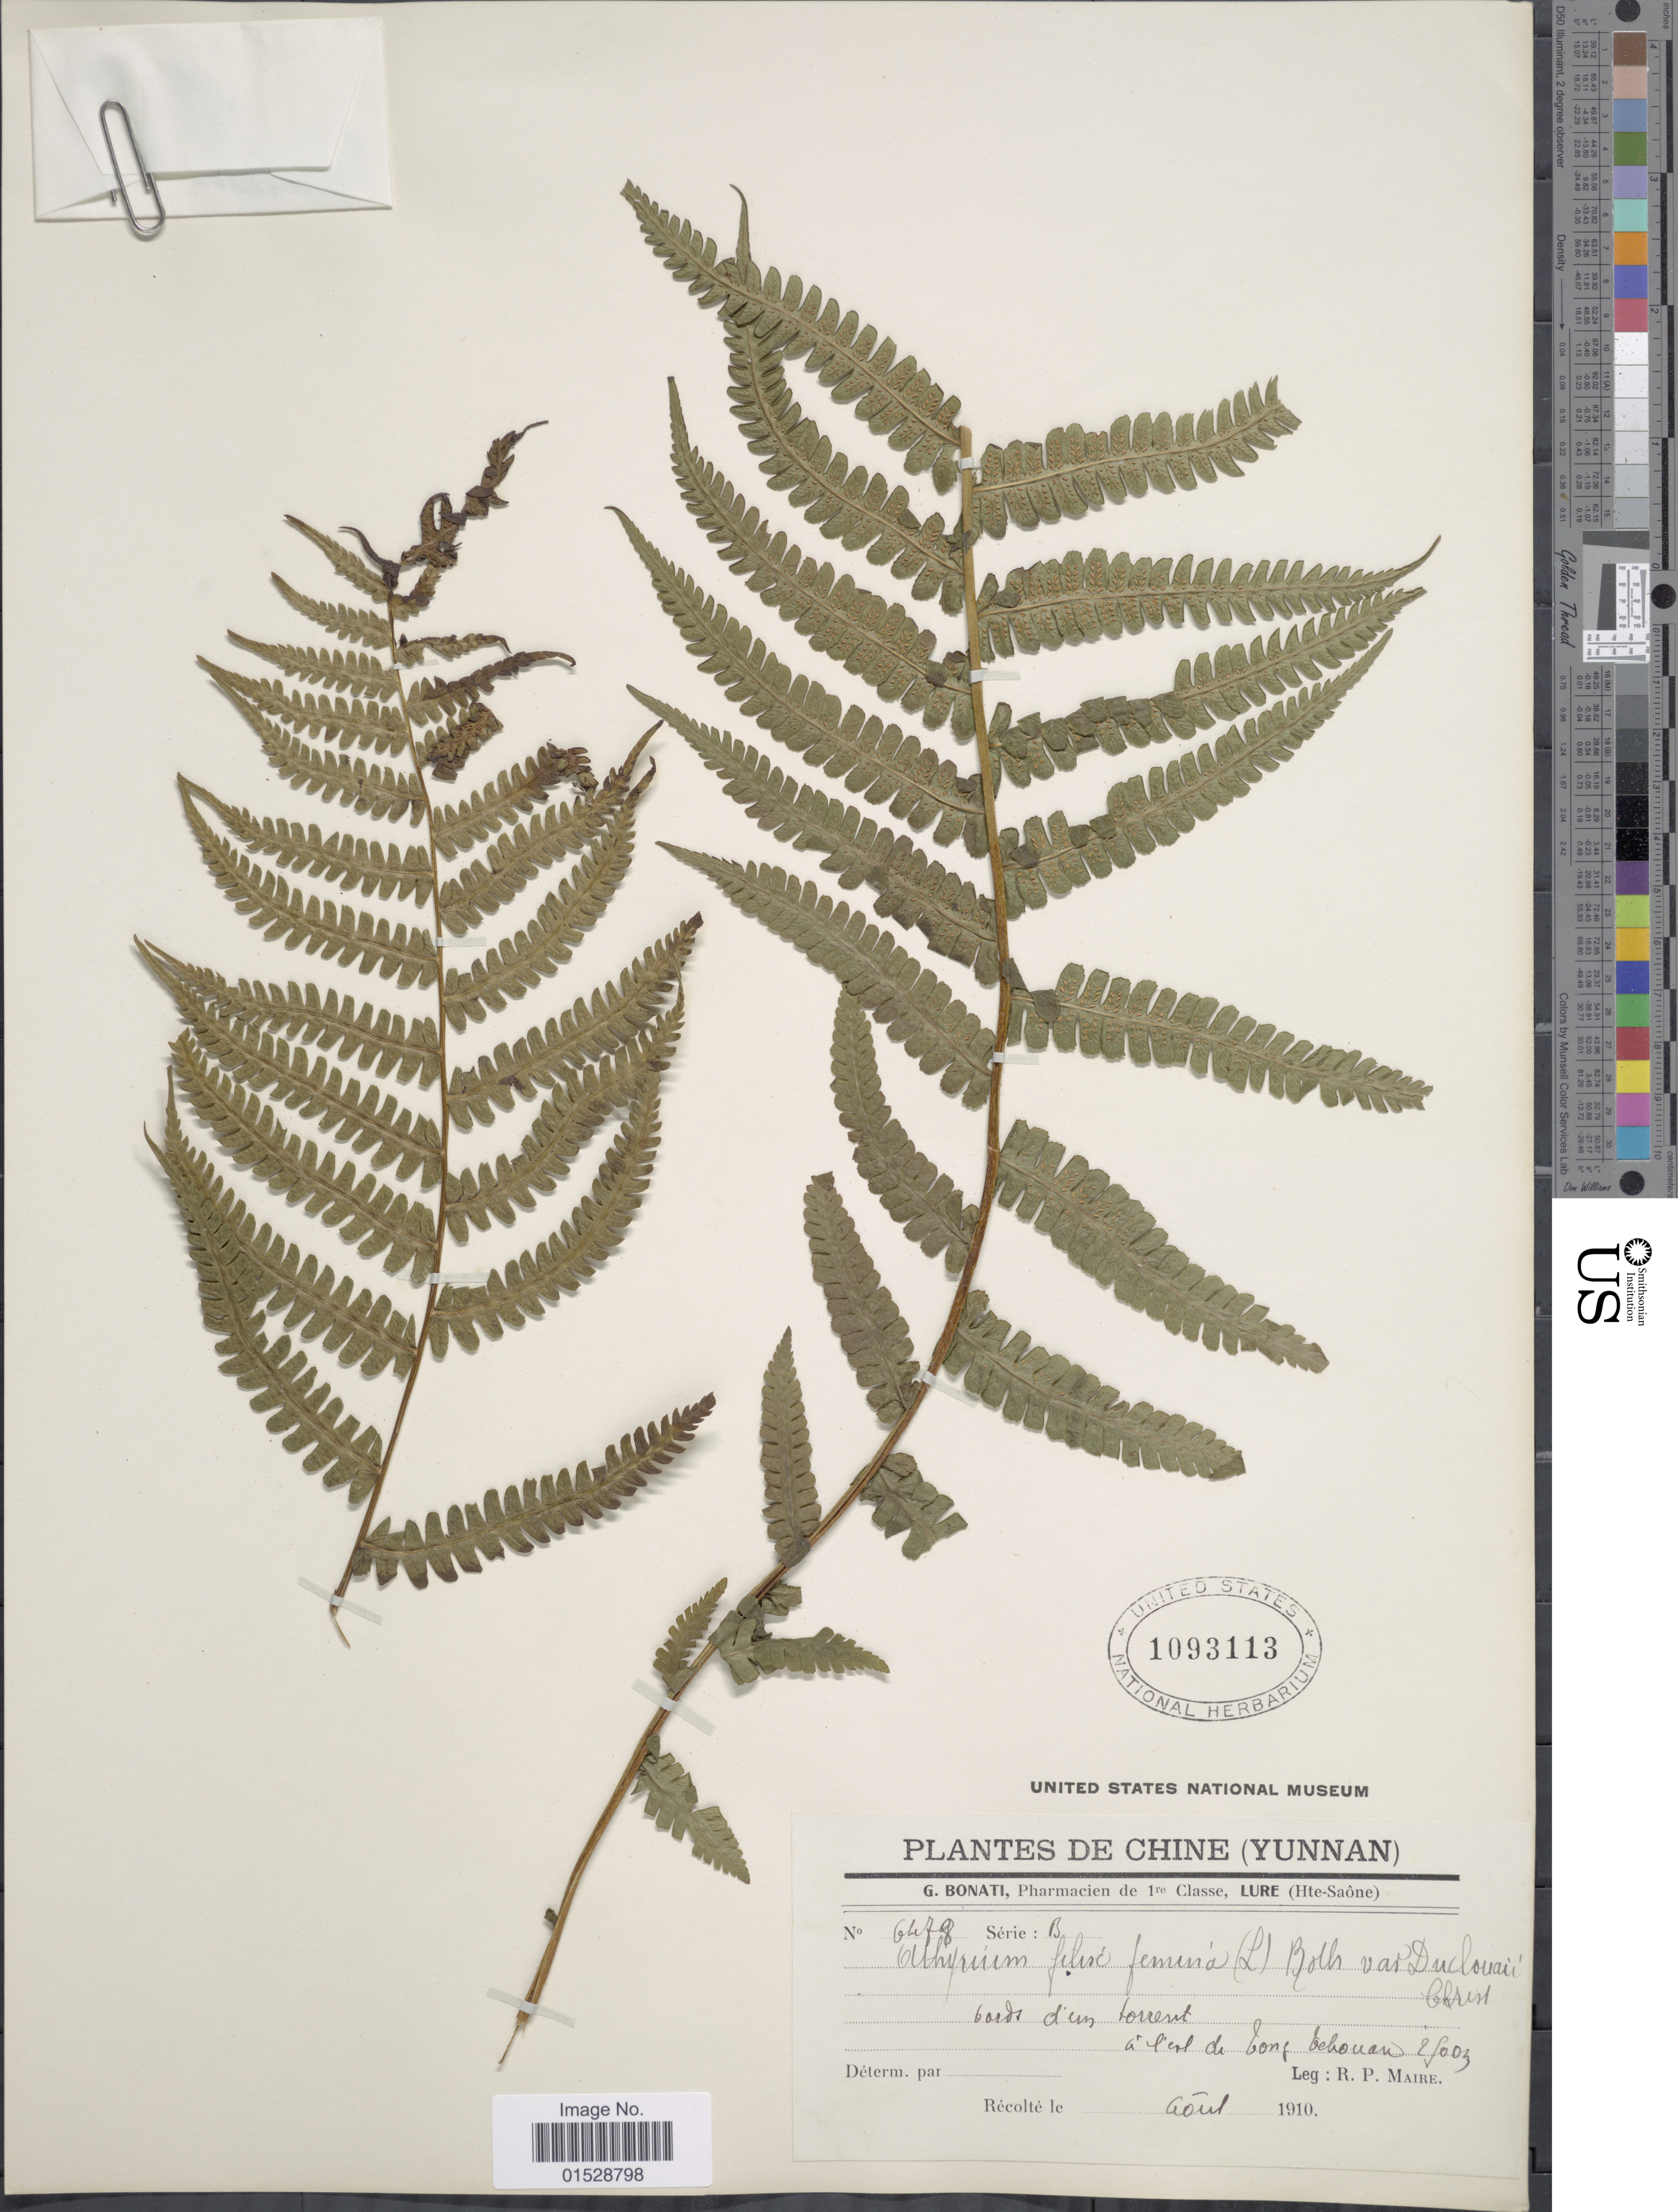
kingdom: Plantae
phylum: Tracheophyta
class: Polypodiopsida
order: Polypodiales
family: Athyriaceae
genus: Deparia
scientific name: Deparia acrostichoides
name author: (Sw.) M. Kato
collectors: R.-P. Maire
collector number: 6478B*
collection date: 1910-08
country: China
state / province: Yunnan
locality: Chine (Yunnan), a l'est de bong, behouan [interpreted]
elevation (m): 2500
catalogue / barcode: US 1093113